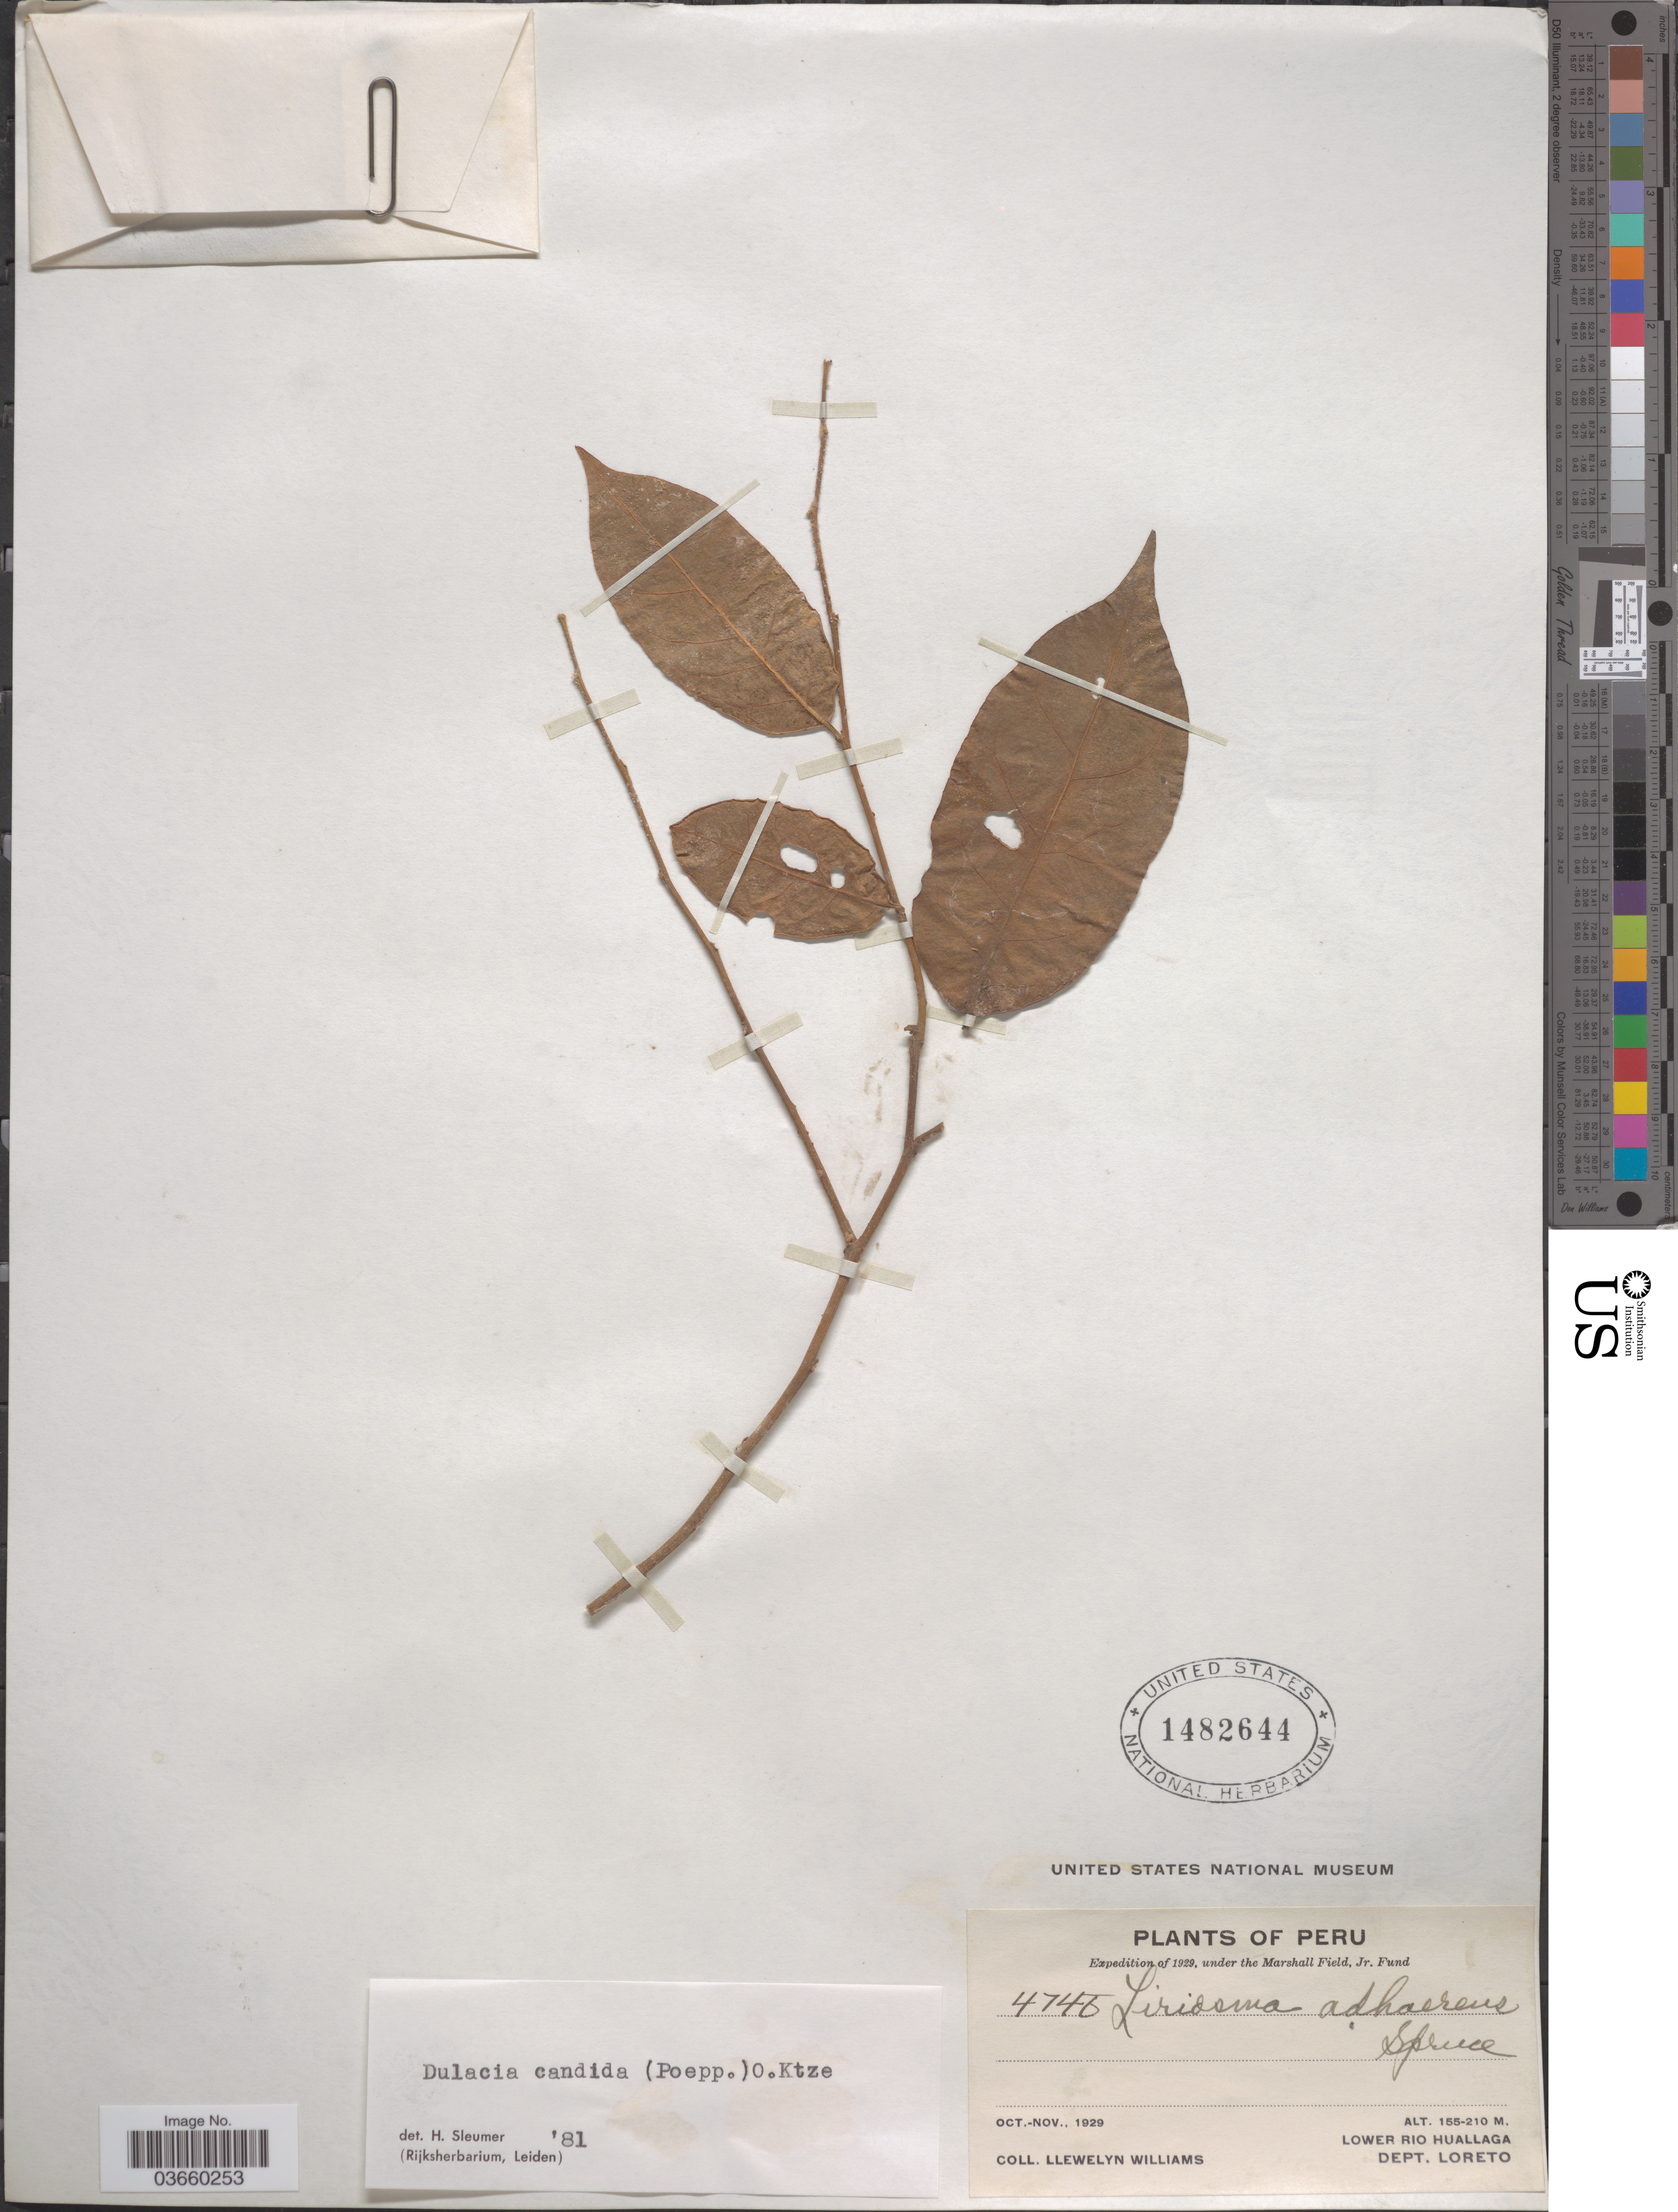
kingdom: Plantae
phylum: Tracheophyta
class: Magnoliopsida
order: Santalales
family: Olacaceae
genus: Dulacia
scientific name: Dulacia candida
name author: (Poepp.) Kuntze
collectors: Ll. Williams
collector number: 4746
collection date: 1929-10/1929-11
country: Peru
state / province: Loreto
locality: Lower Rio Huallaga. Dept. Loreto.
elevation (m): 155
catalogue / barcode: US 1482644